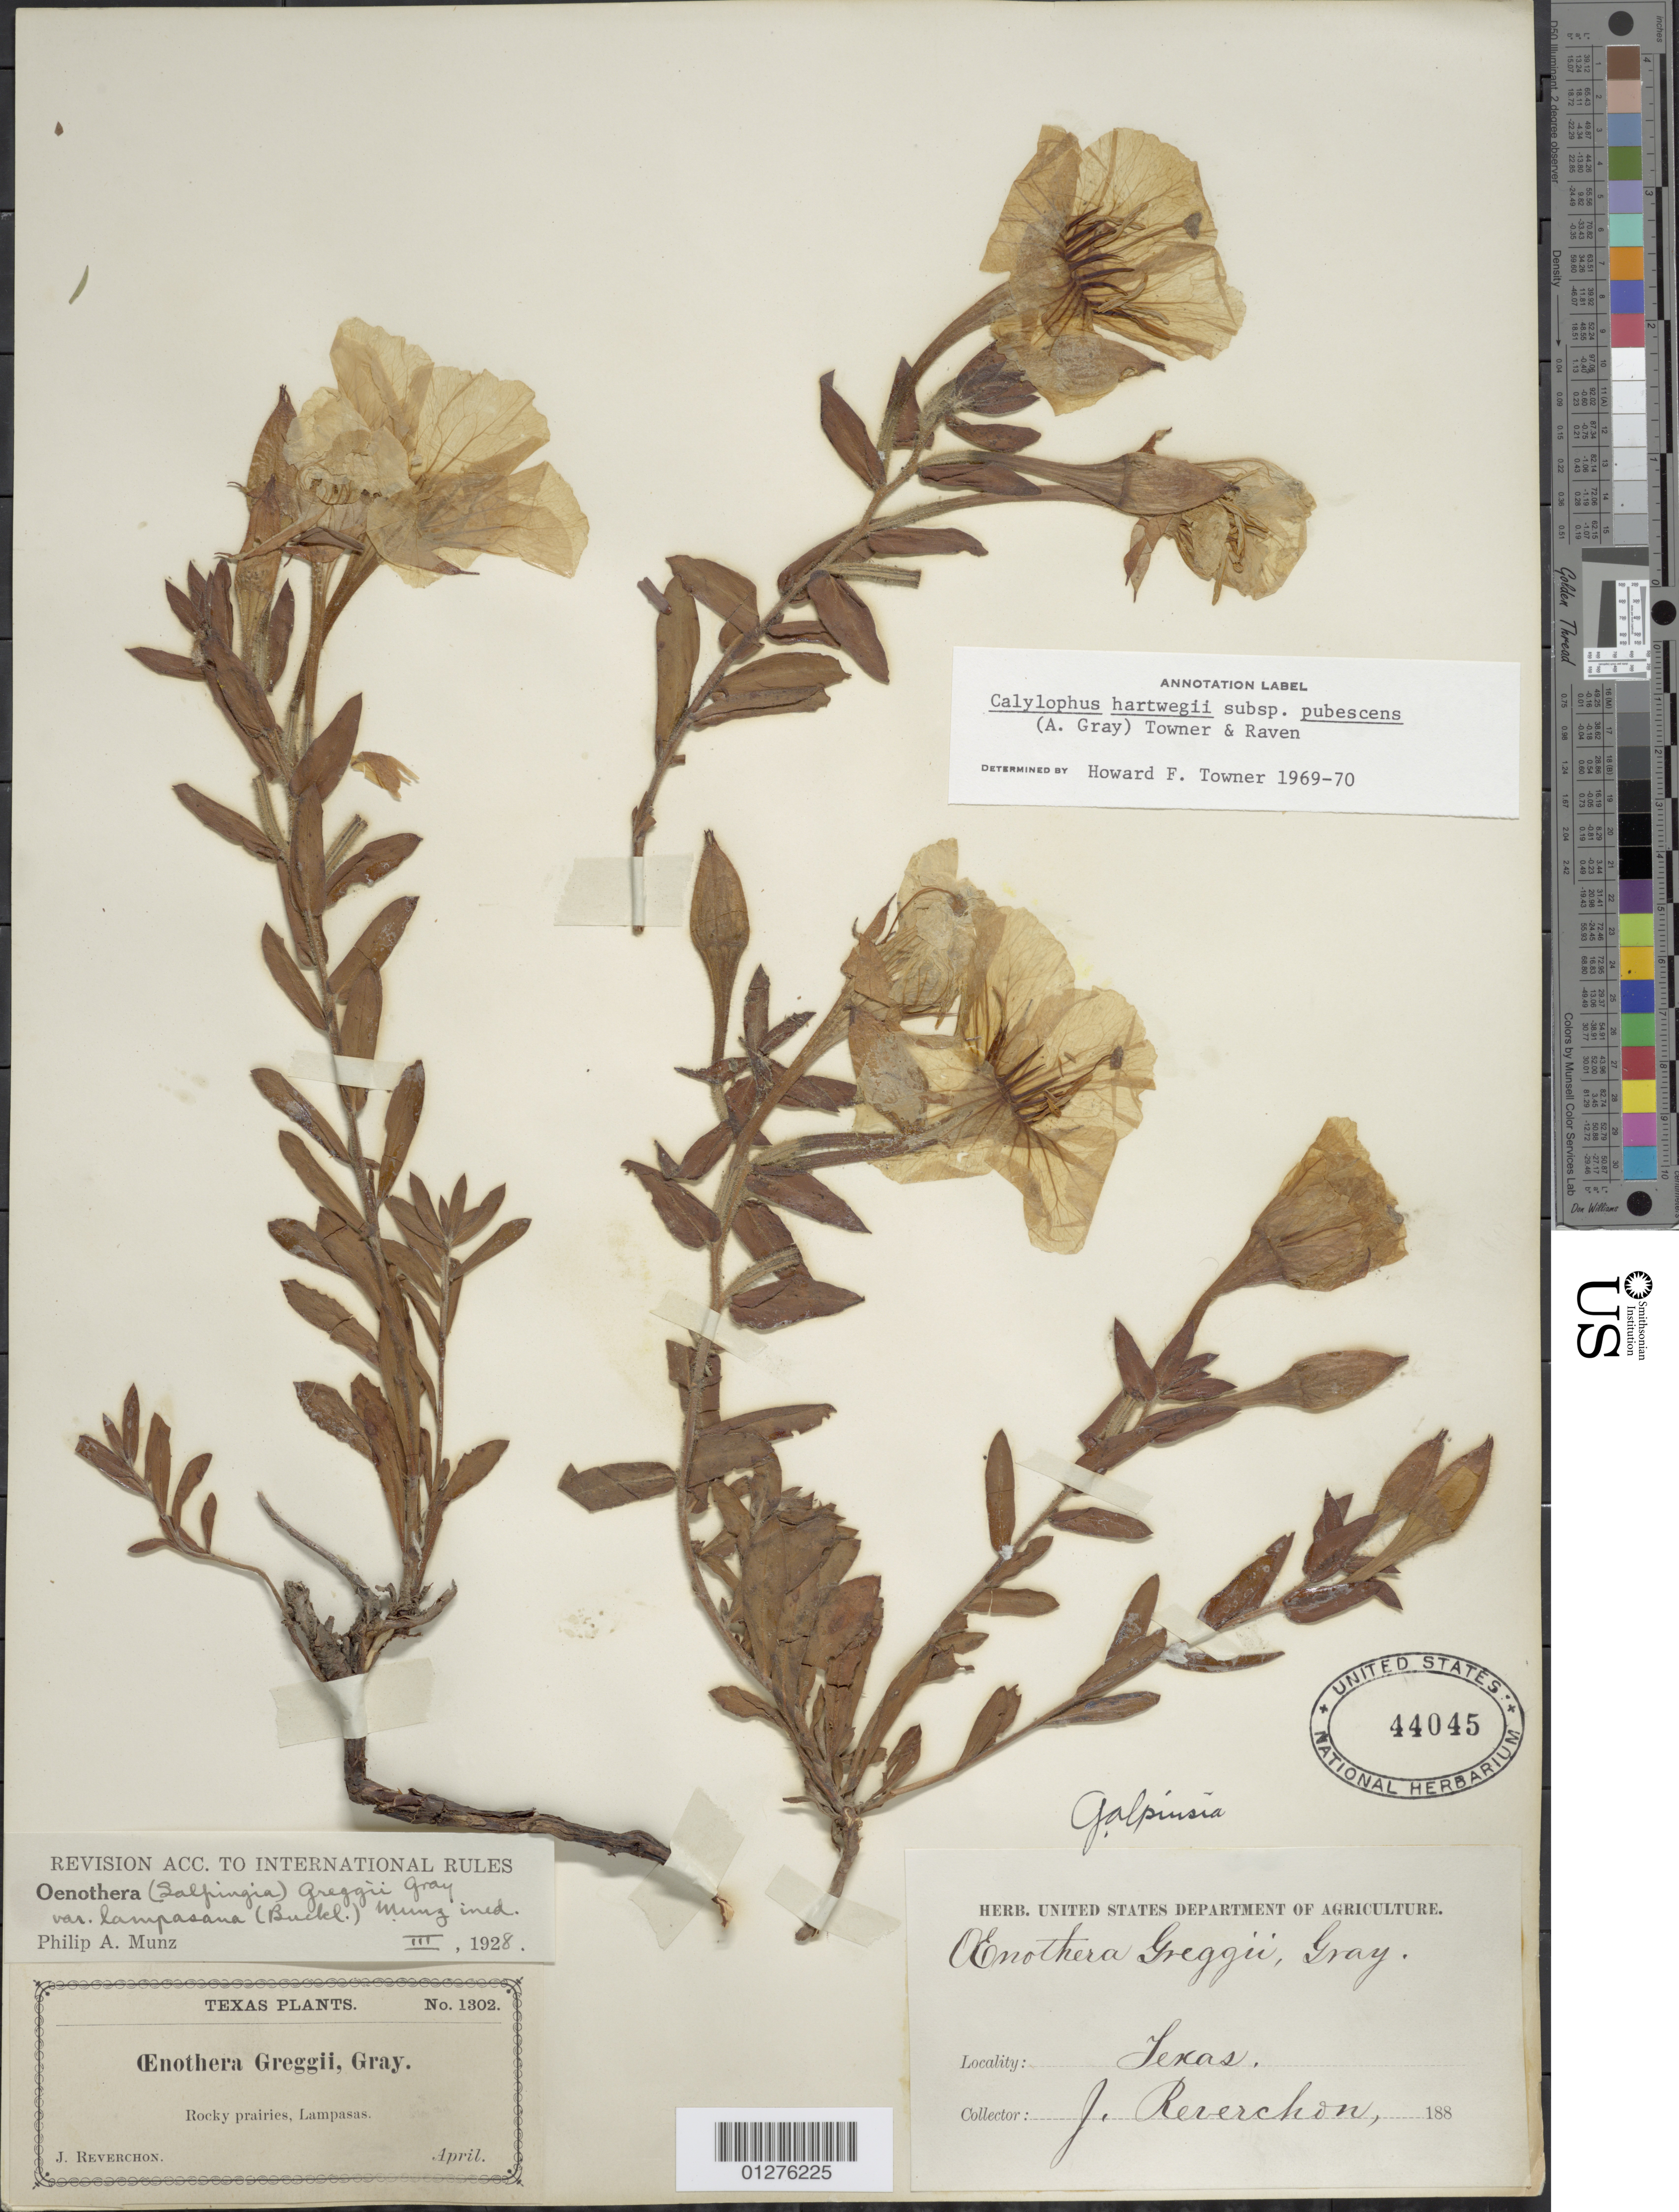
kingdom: Plantae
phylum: Tracheophyta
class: Magnoliopsida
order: Myrtales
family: Onagraceae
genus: Oenothera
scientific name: Oenothera hartwegii subsp. pubescens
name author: (A. Gray) W.L. Wagner & Hoch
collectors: J. Reverchon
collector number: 1302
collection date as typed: Apr 188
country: United States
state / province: Texas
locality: Lampasas.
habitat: Rocky prairies.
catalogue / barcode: US 44045